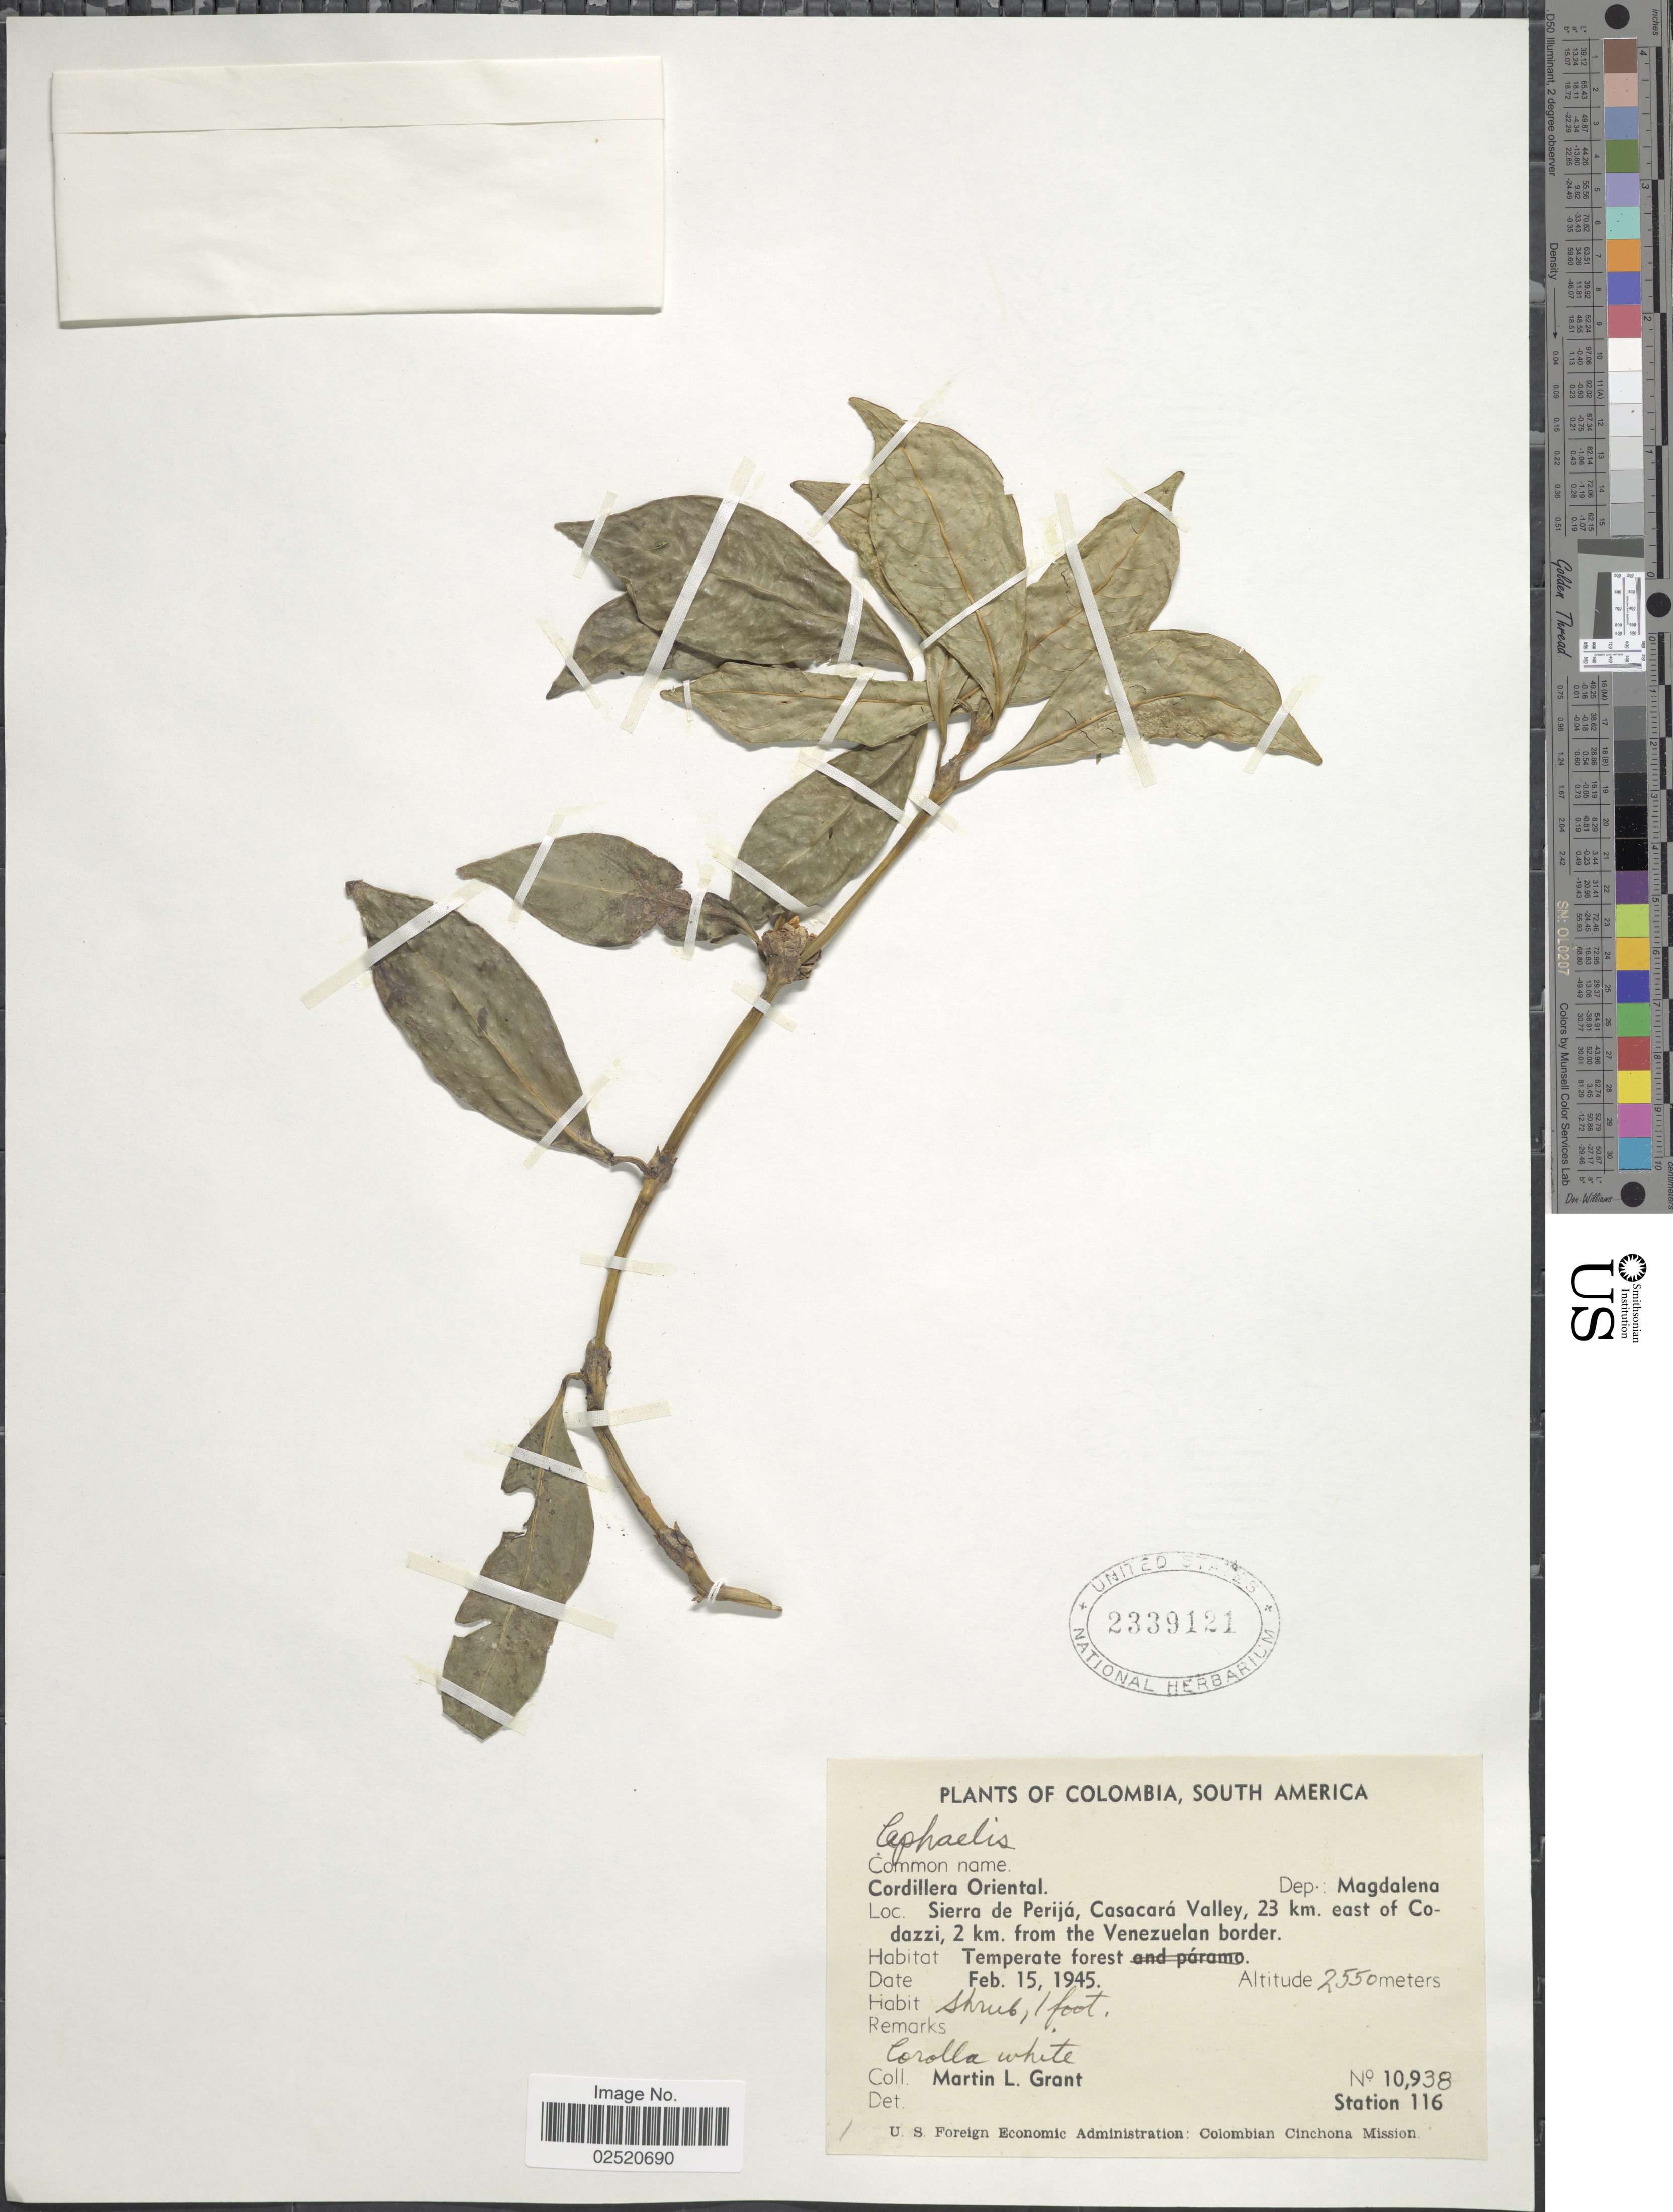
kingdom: Plantae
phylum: Tracheophyta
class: Magnoliopsida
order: Gentianales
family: Rubiaceae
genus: Psychotria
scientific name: Psychotria sp.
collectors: M. L. Grant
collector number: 10938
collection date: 1945-02-15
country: Colombia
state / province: Magdalena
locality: Cordillera Oriental. Sierra de Perijá, Casacará Valley, 23 km. east of Codazzi, 2 km. from the Venezuelan border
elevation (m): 2550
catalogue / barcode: US 2339121